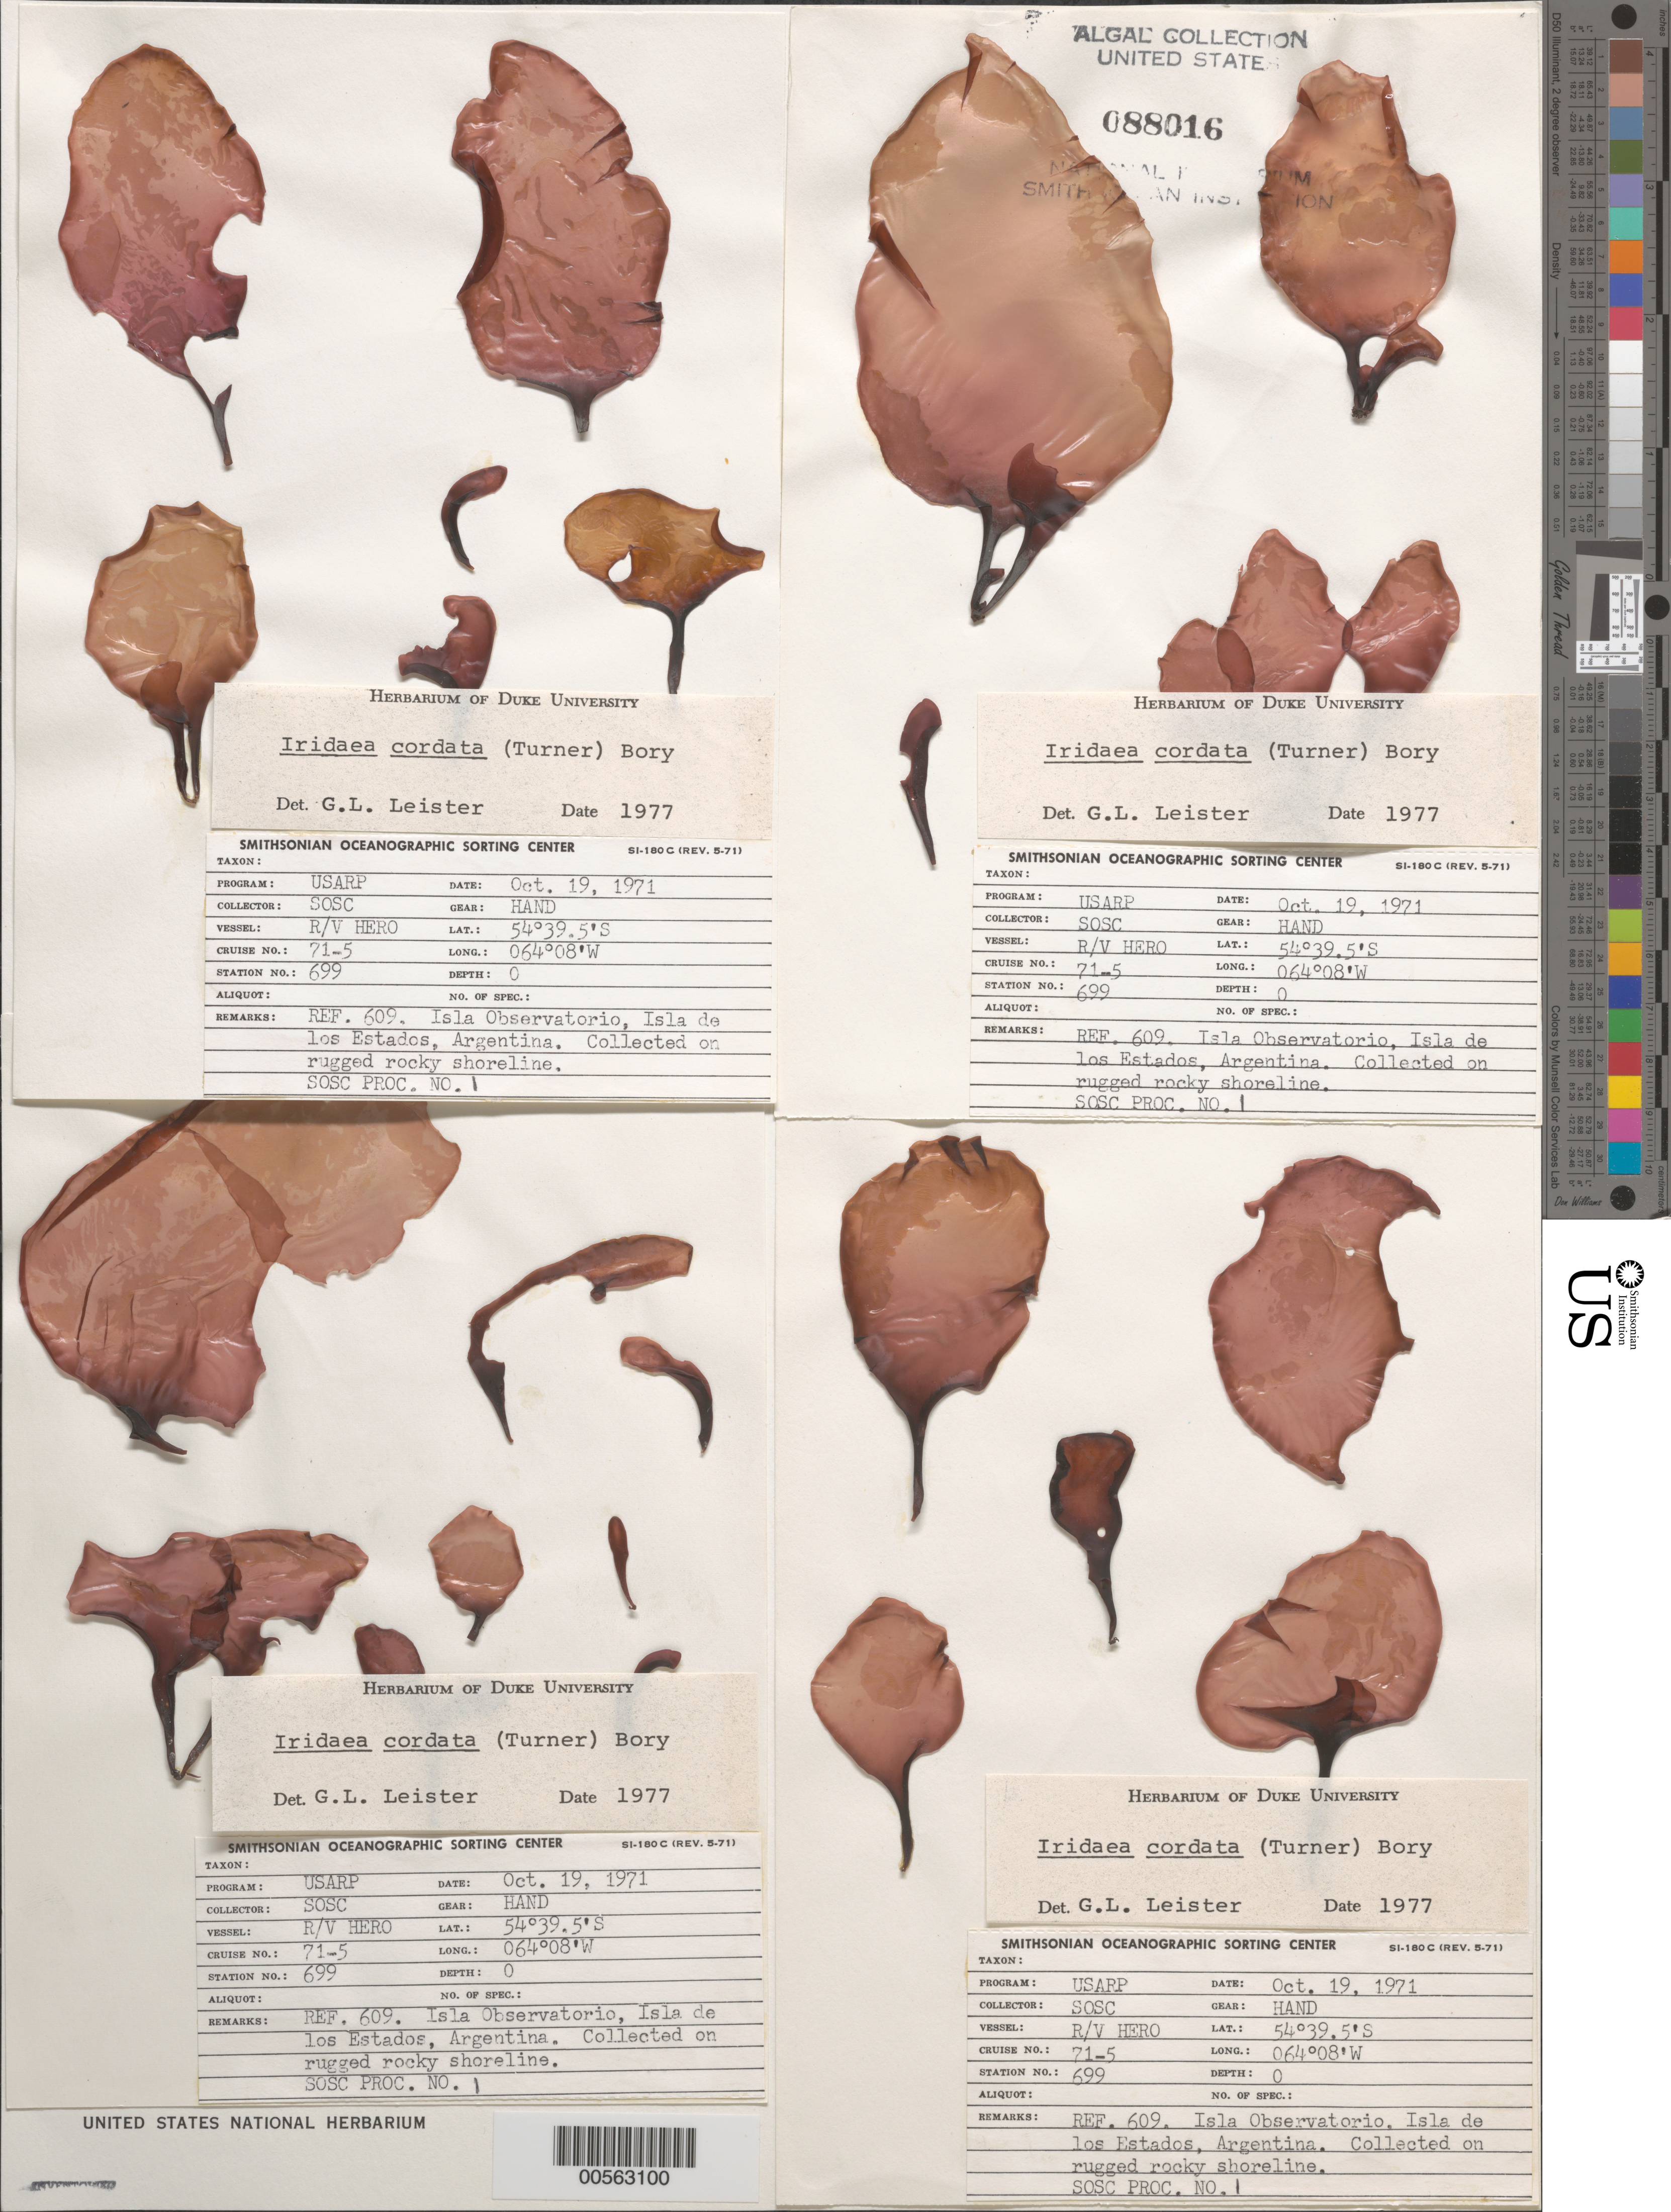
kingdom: Plantae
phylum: Rhodophyta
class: Florideophyceae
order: Gigartinales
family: Gigartinaceae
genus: Iridaea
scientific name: Iridaea cordata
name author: (Turner) Bory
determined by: Leister, G. L.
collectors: SOSC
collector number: Station 699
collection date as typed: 19 Oct 1971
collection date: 1971-10-19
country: Argentina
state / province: Tierra del Fuego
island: Isla Observatorio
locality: North of Isla de los Estados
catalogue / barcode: US 88016